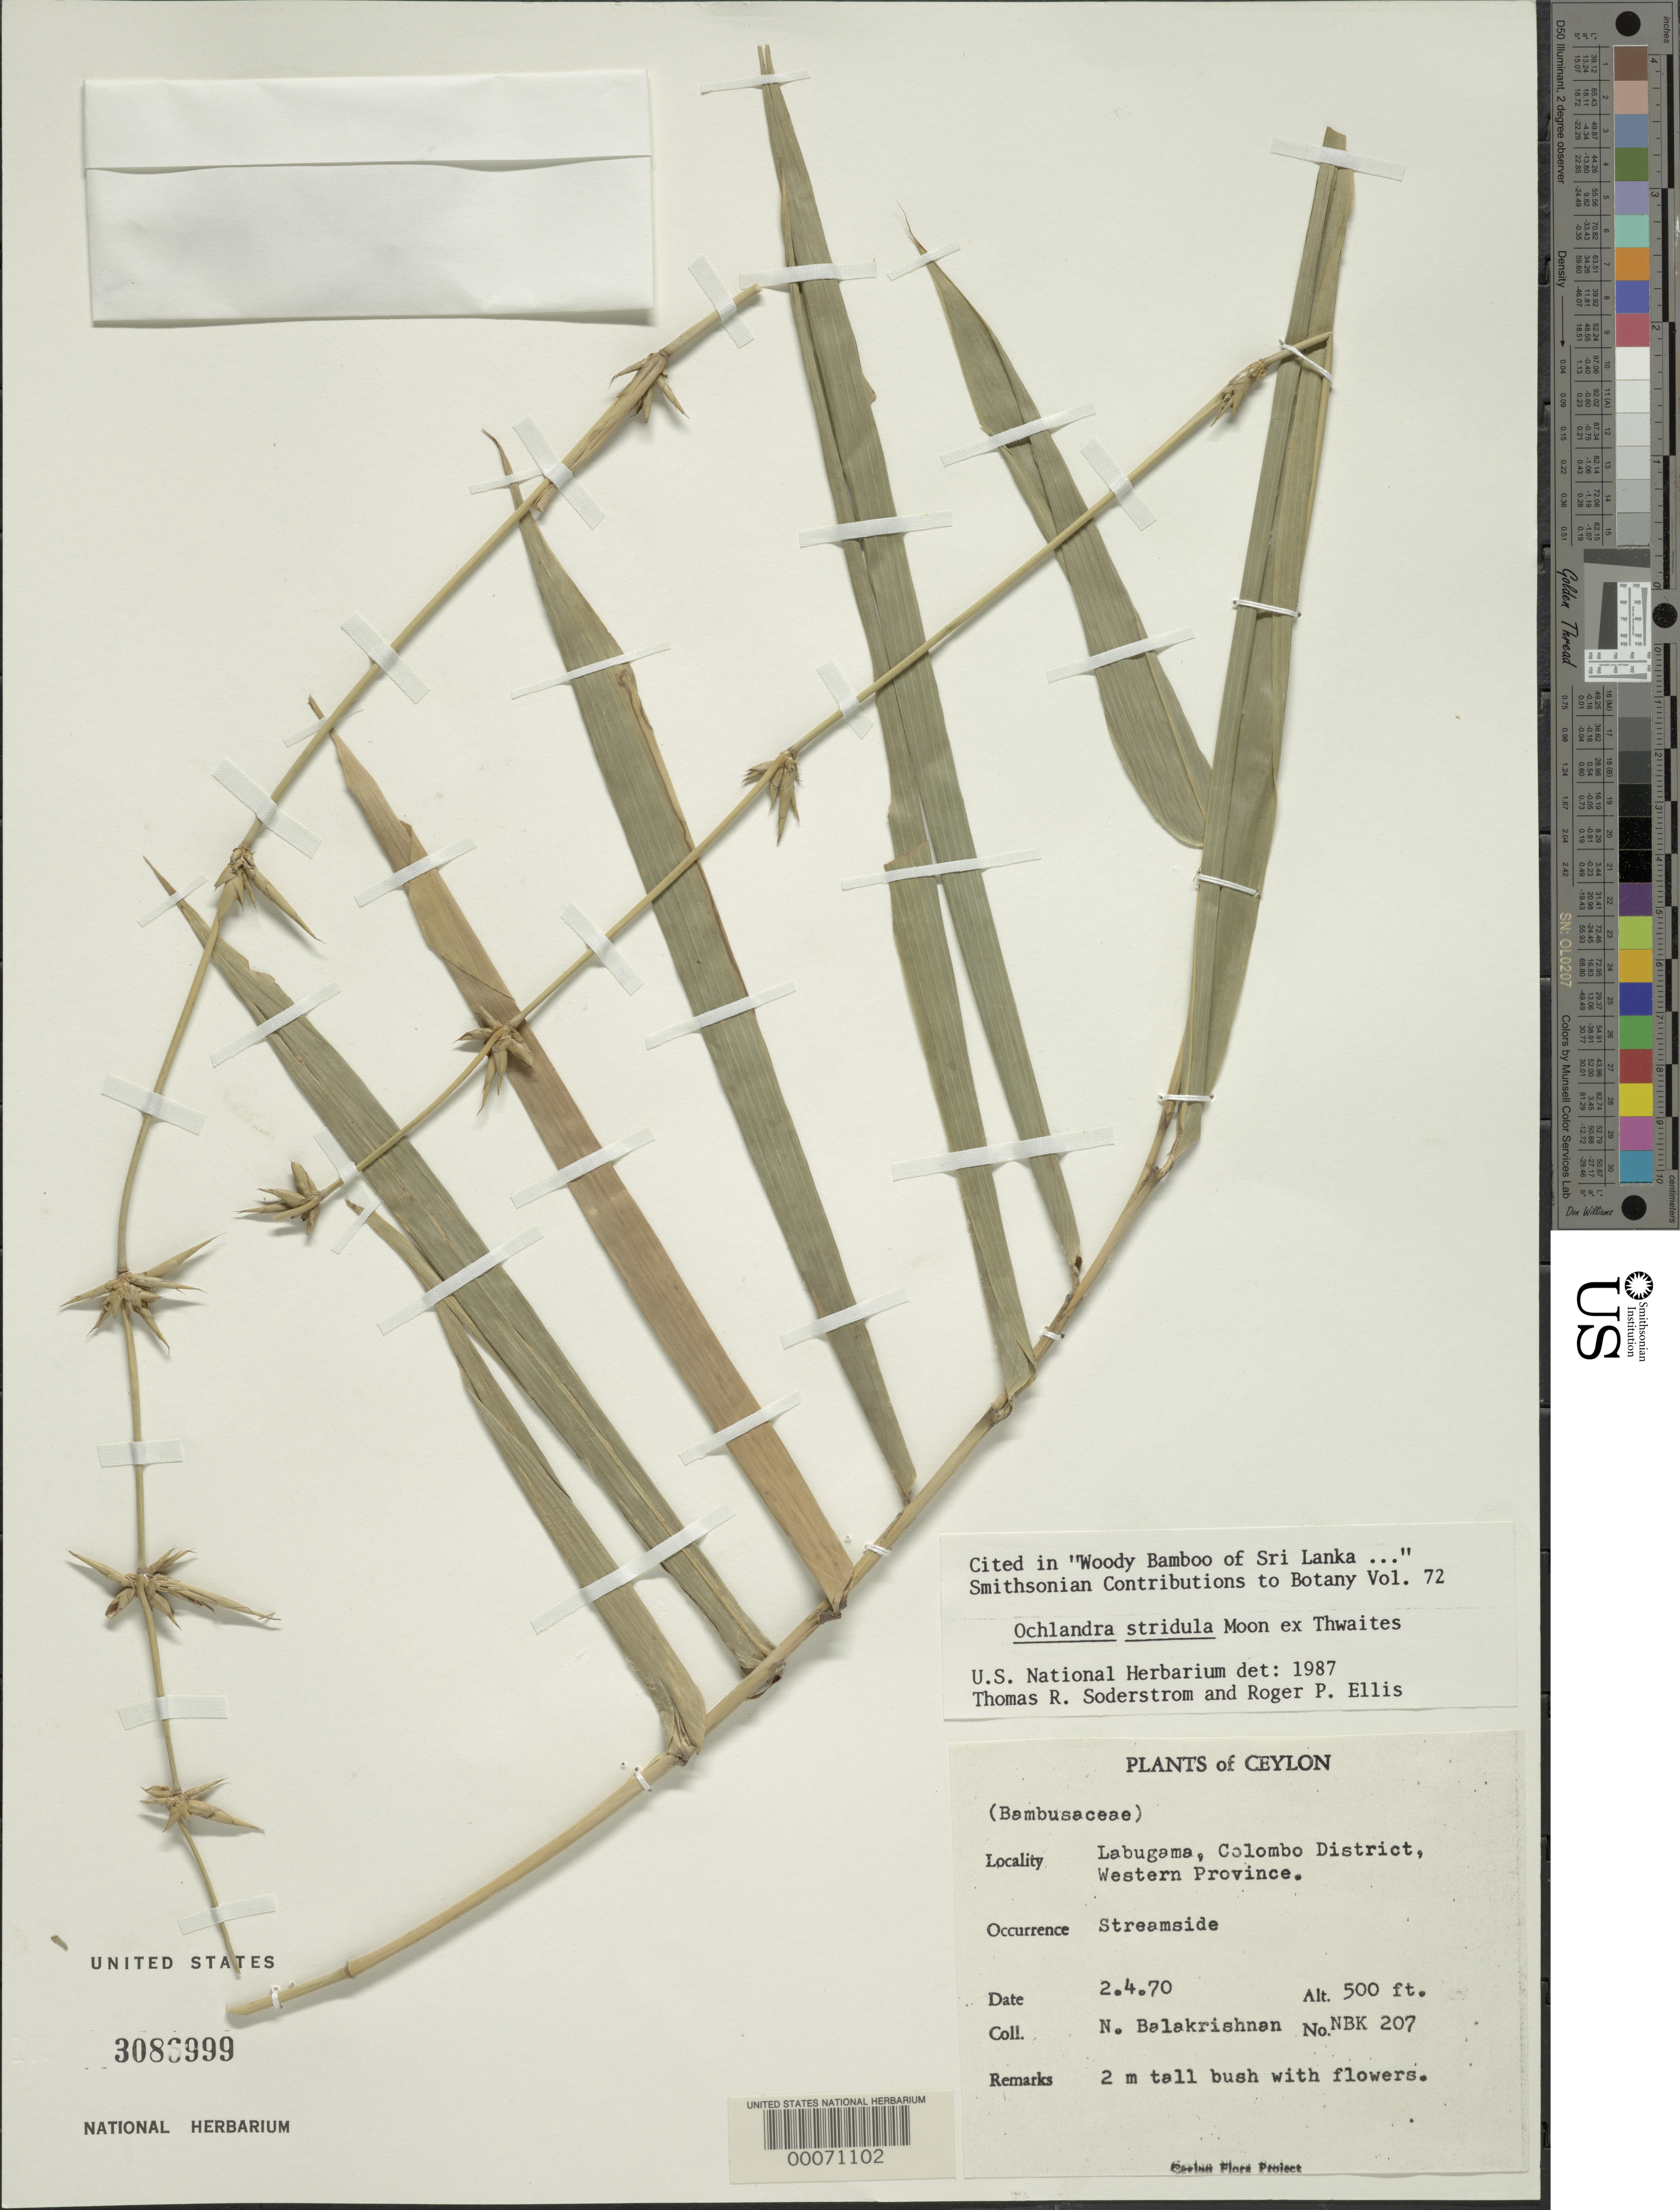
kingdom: Plantae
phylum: Tracheophyta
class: Liliopsida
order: Poales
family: Poaceae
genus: Ochlandra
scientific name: Ochlandra stridula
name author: Moon ex Thwaites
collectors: N. Balakrishnan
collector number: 207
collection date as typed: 02 Apr 1970 or 04 Feb 1970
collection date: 1970-02-04 or 1970-04-02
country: Sri Lanka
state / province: Western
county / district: Colombo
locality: Labugama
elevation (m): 152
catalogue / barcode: US 3086999